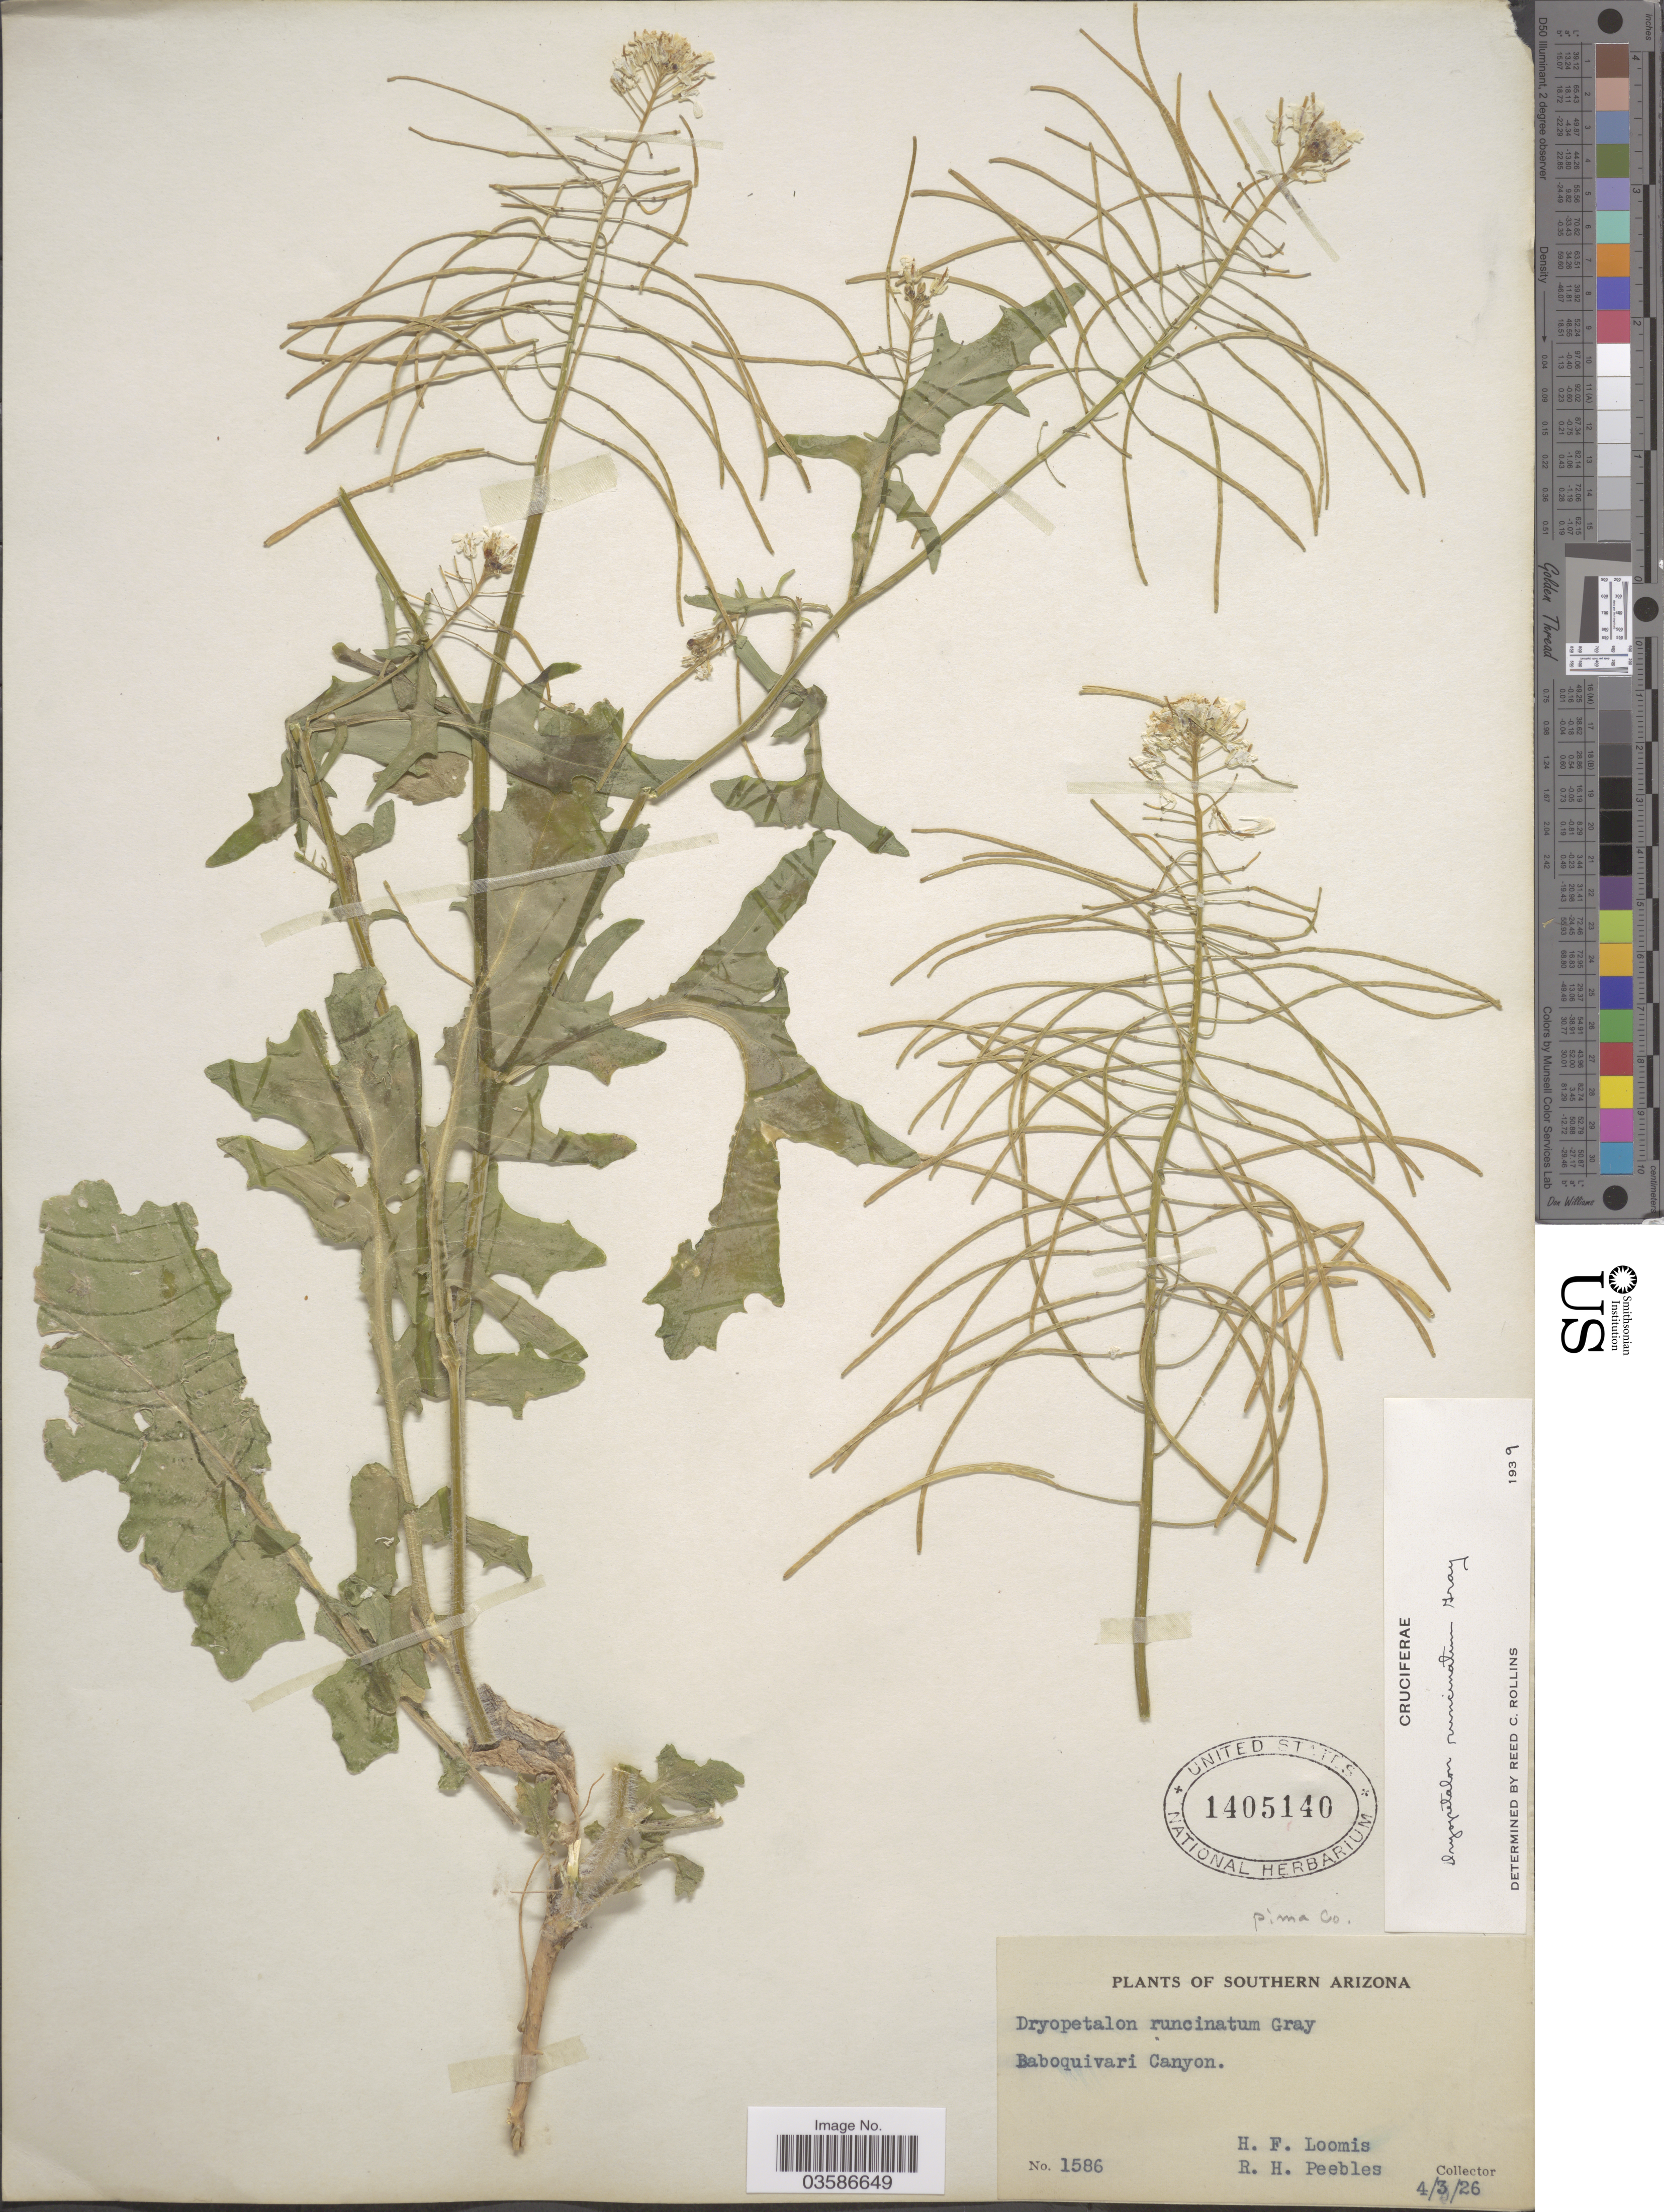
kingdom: Plantae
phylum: Tracheophyta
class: Magnoliopsida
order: Brassicales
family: Brassicaceae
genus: Dryopetalon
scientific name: Dryopetalon runcinatum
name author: A. Gray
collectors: H. F. Loomis & R. H. Peebles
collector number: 1586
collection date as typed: Transcribed d/m/y: 3/4/26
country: United States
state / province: Arizona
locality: Southern Arizona. Baboquivari Canyon. Pima Co.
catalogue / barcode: US 1405140